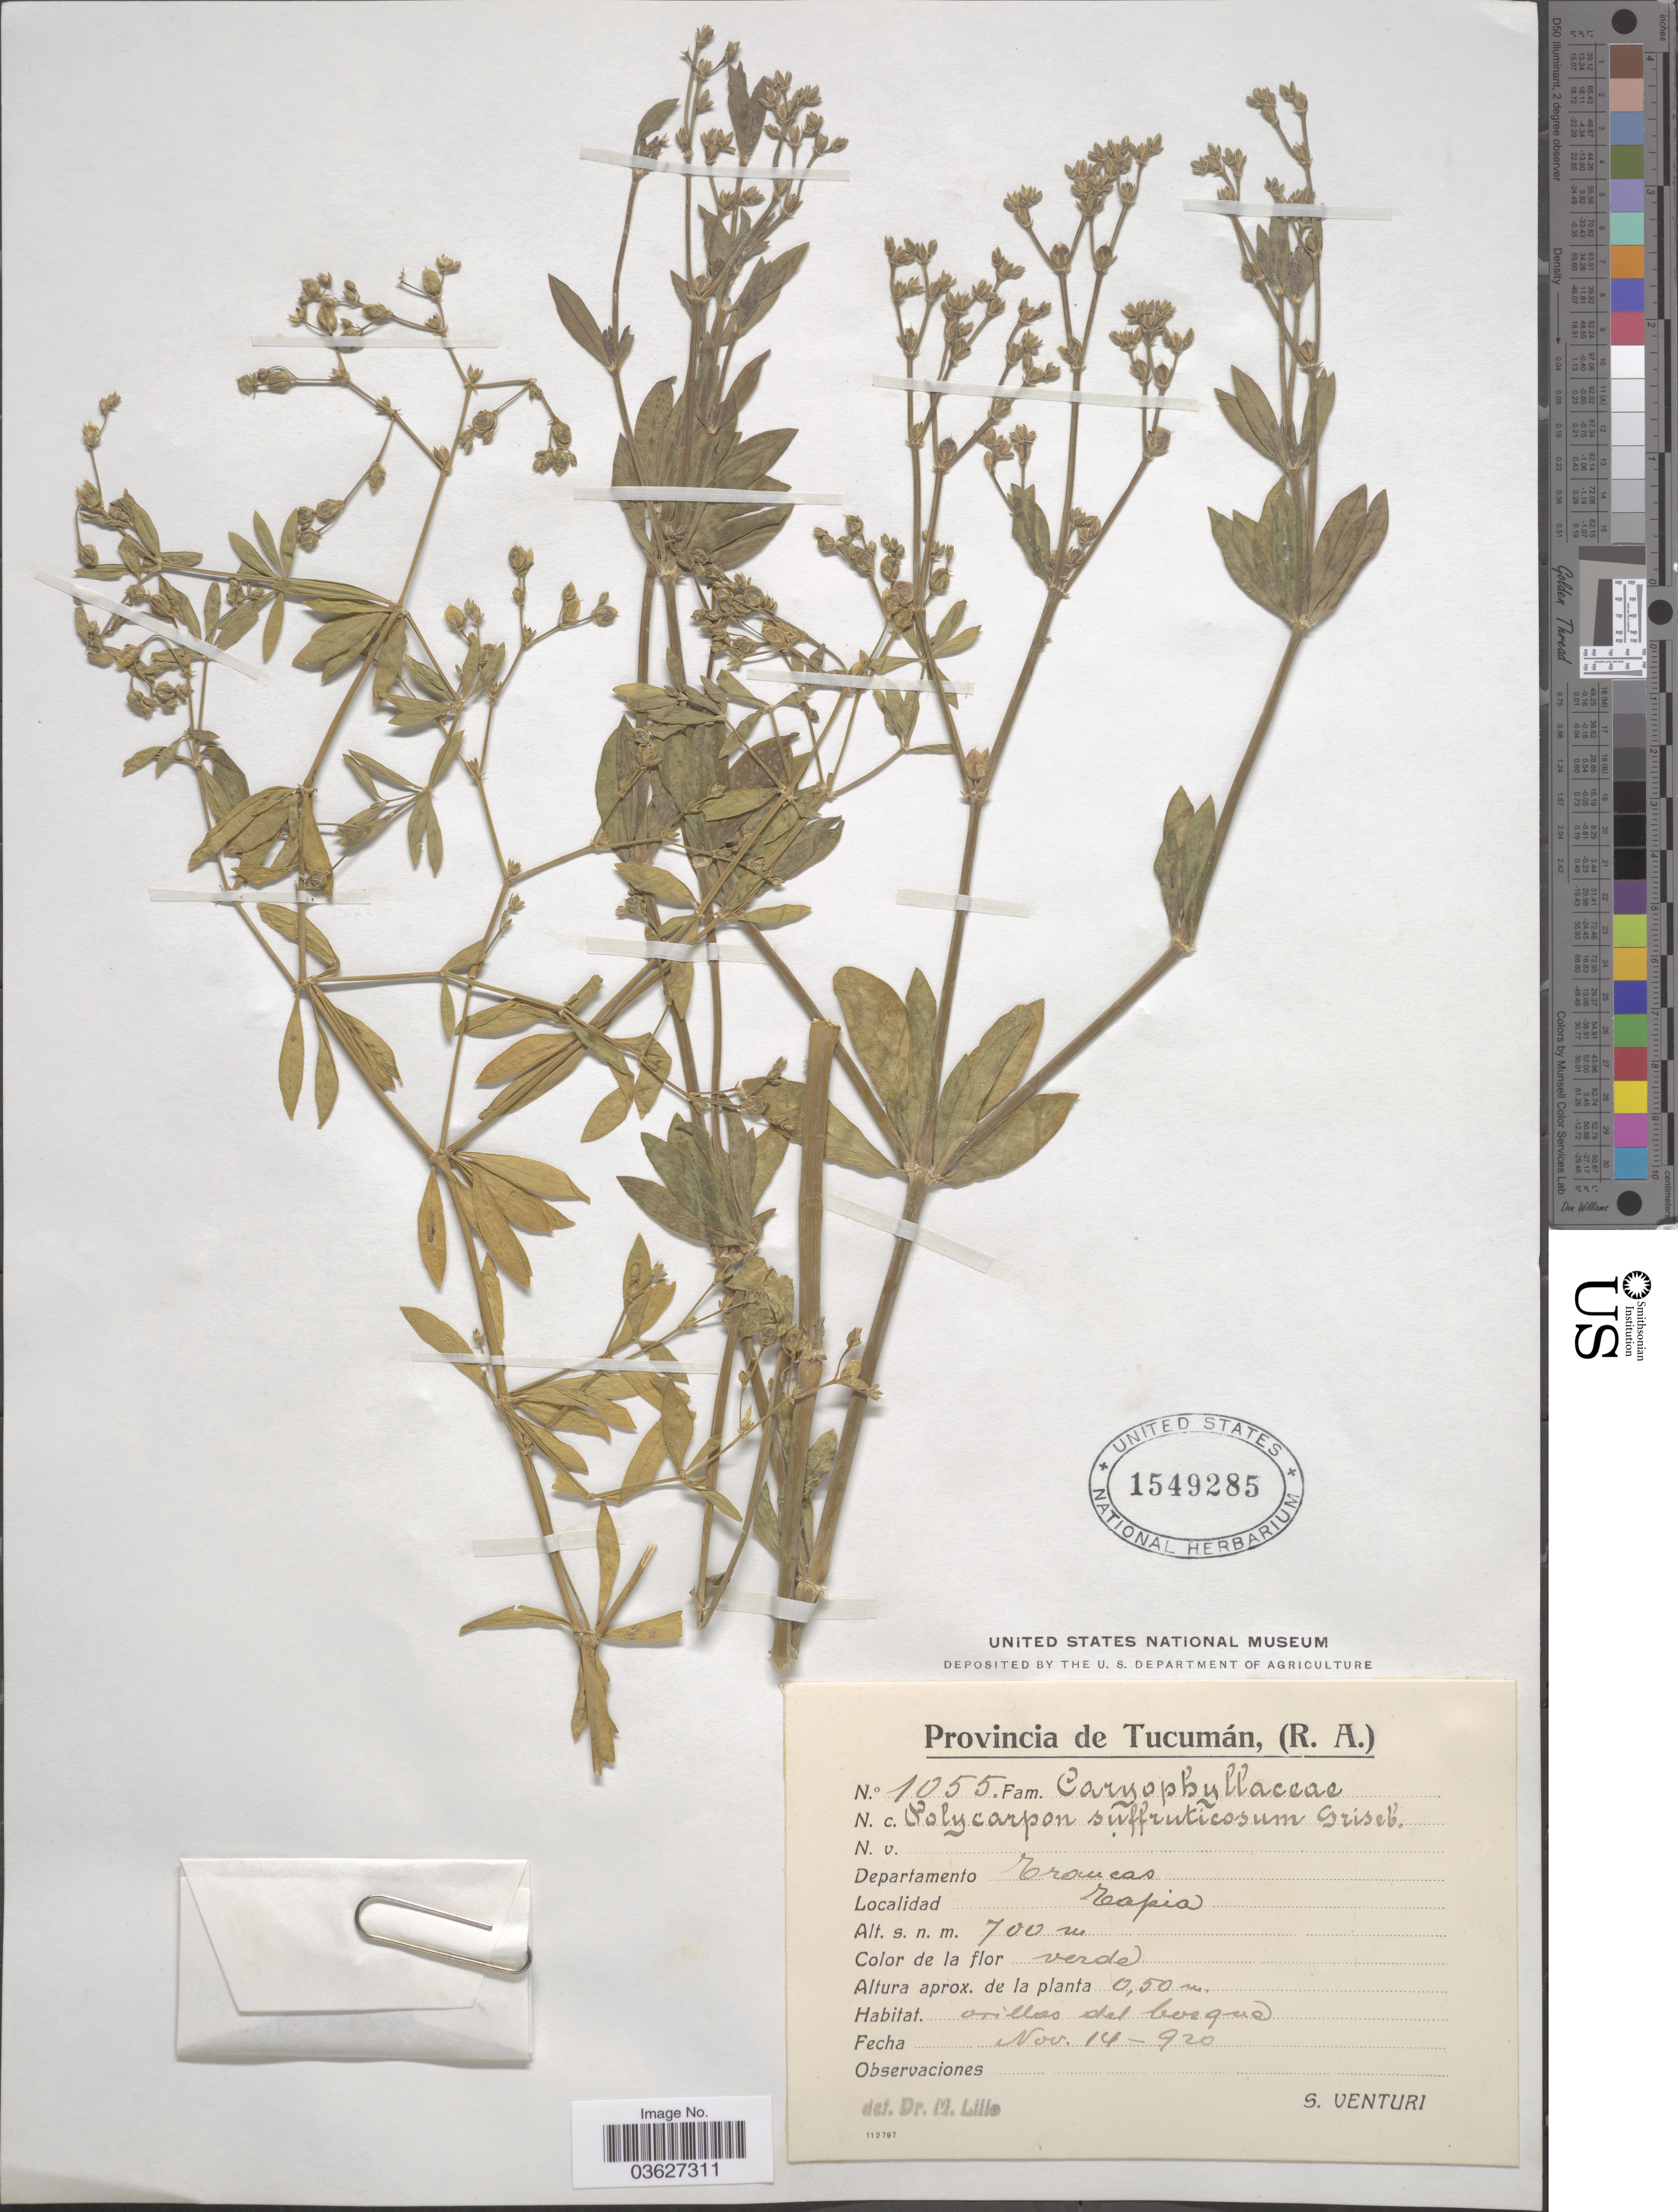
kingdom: Plantae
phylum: Tracheophyta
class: Magnoliopsida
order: Caryophyllales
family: Caryophyllaceae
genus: Augustea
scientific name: Augustea suffruticosa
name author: (Griseb.) Iamonico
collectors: S. Venturi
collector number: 1055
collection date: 1920-11-14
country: Argentina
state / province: Tucuman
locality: Departamento Trancas. Tapia.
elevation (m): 700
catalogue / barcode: US 1549285